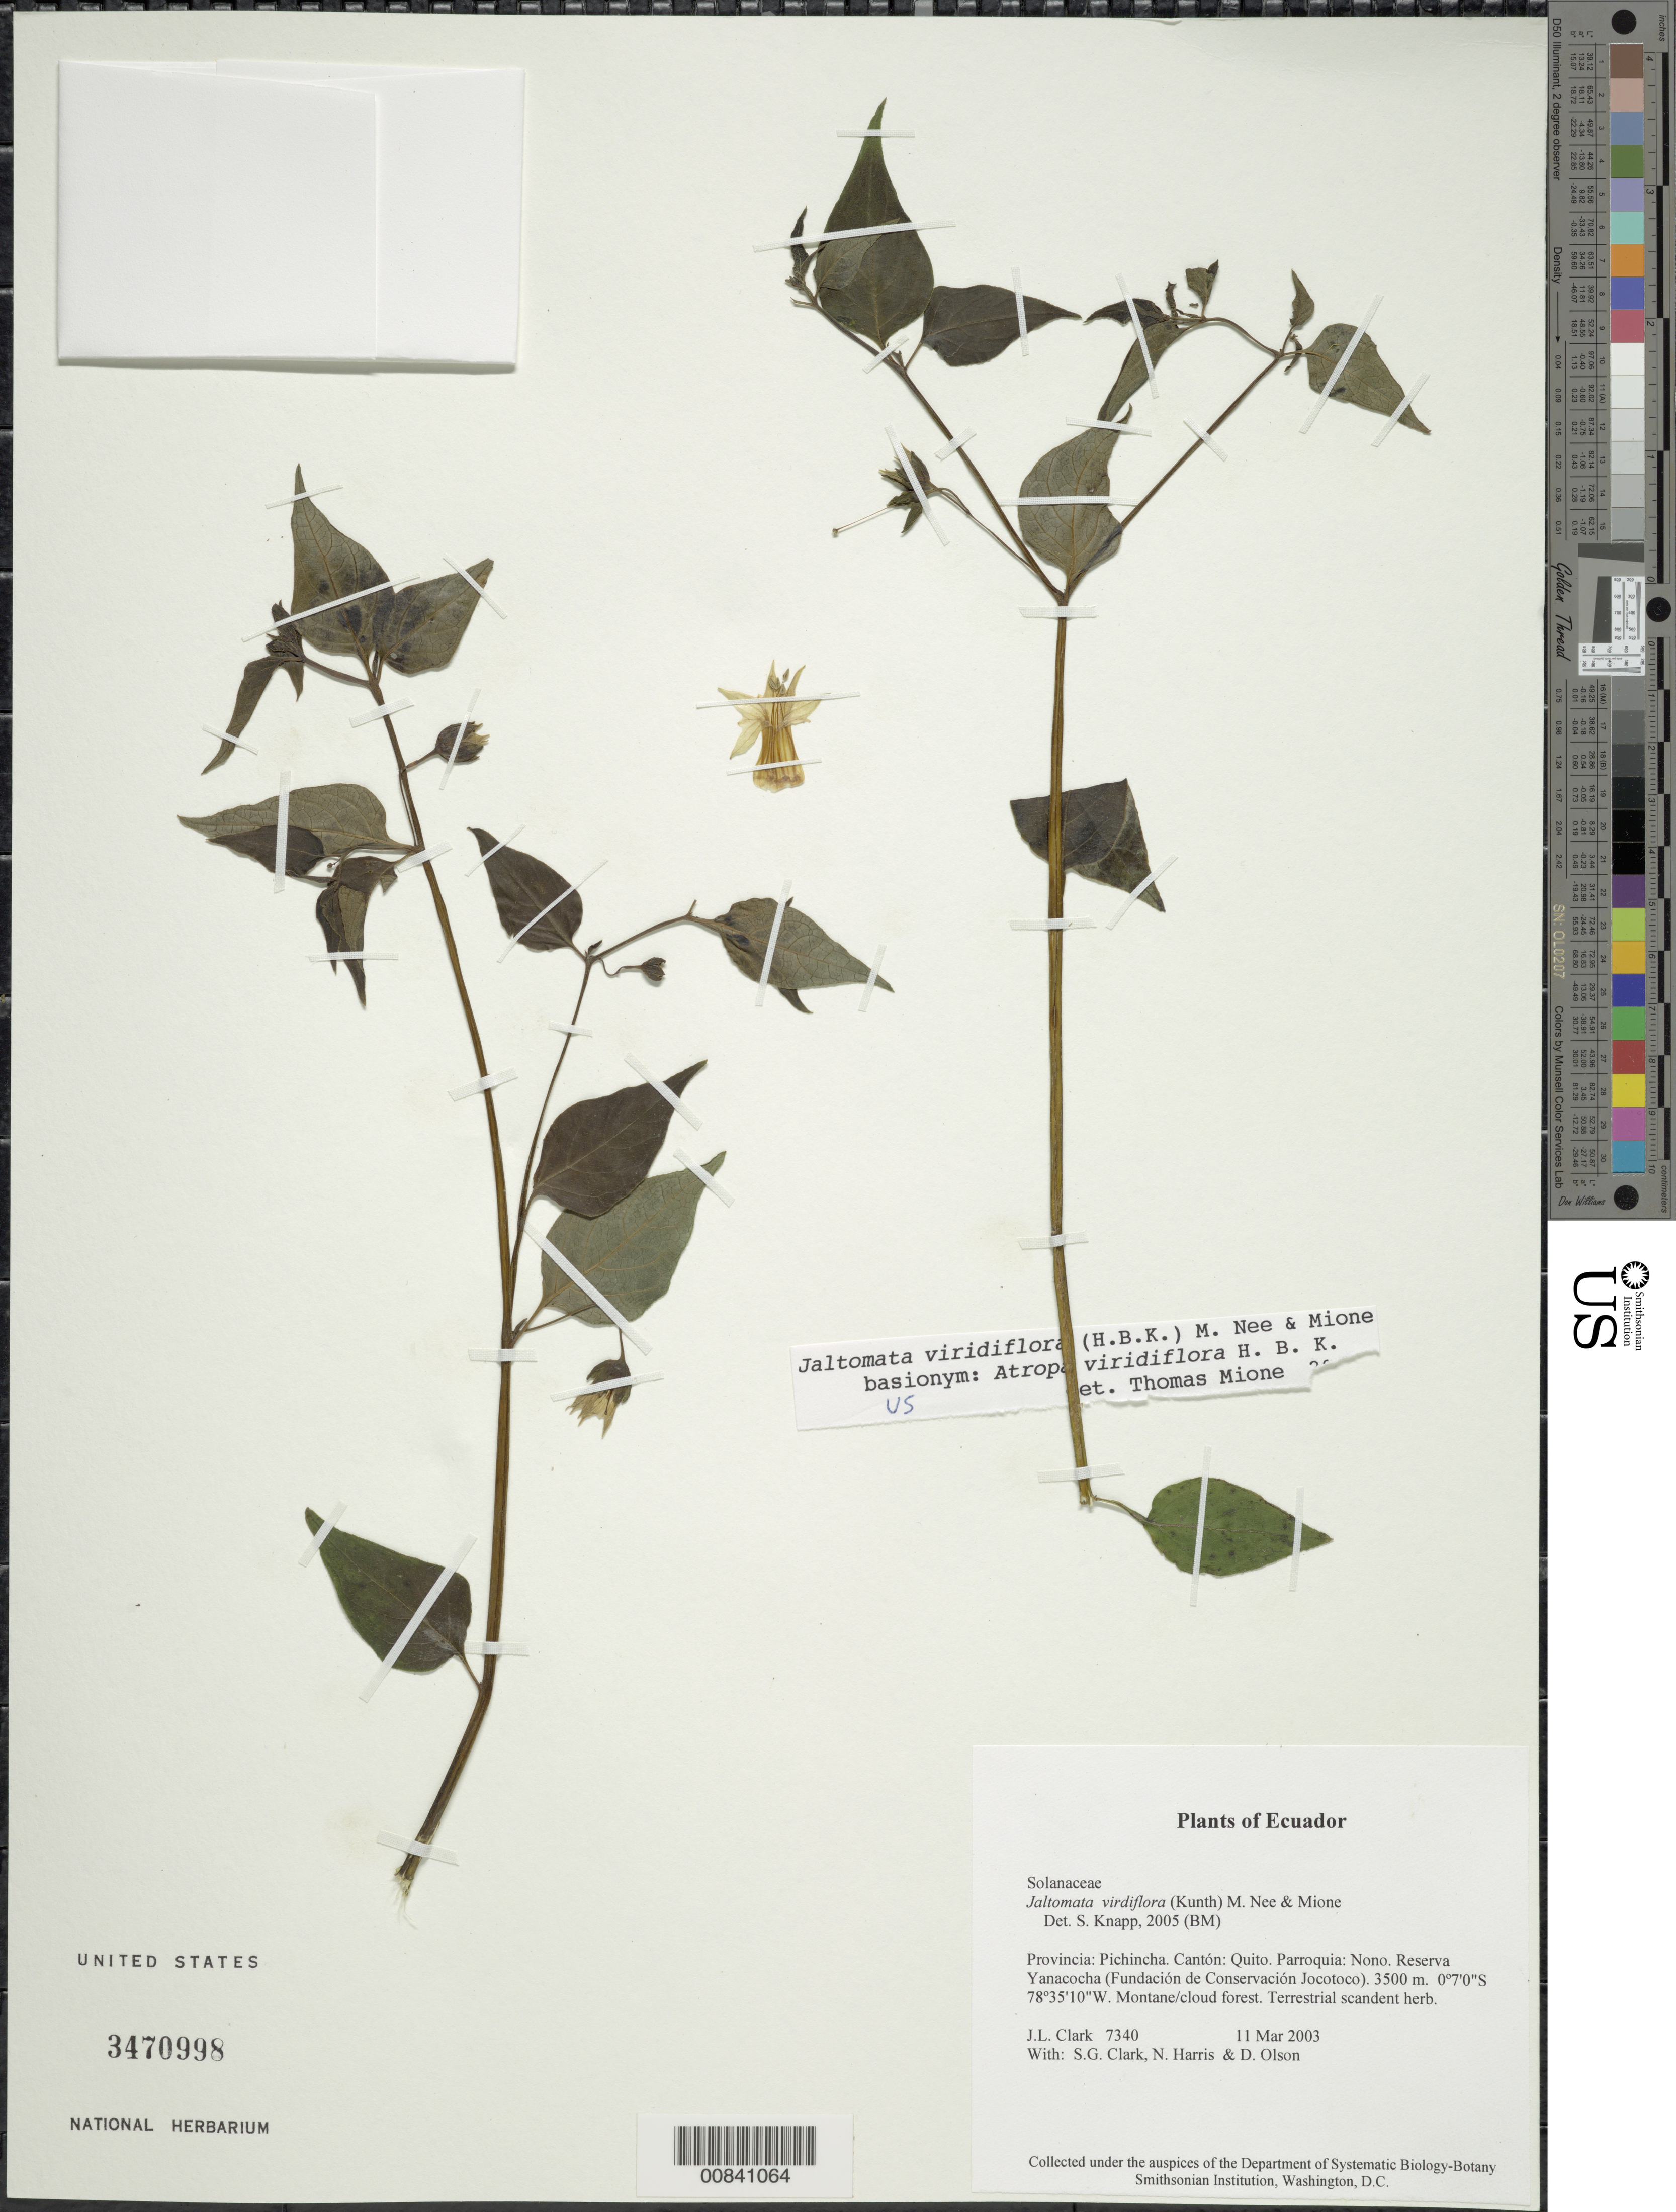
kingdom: Plantae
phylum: Tracheophyta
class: Magnoliopsida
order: Solanales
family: Solanaceae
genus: Jaltomata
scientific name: Jaltomata virdiflora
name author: (Kunth) M. Nee & Mione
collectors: J. L. Clark, S. G. Clark, N. Harris & D. Olson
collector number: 7340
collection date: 2003-03-11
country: Ecuador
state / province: Pichincha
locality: Cantón Quito, Parroquia Nono, reserva Yanacocha (Fundación de Conservación Jocotoco).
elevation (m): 3500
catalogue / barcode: US 3470998